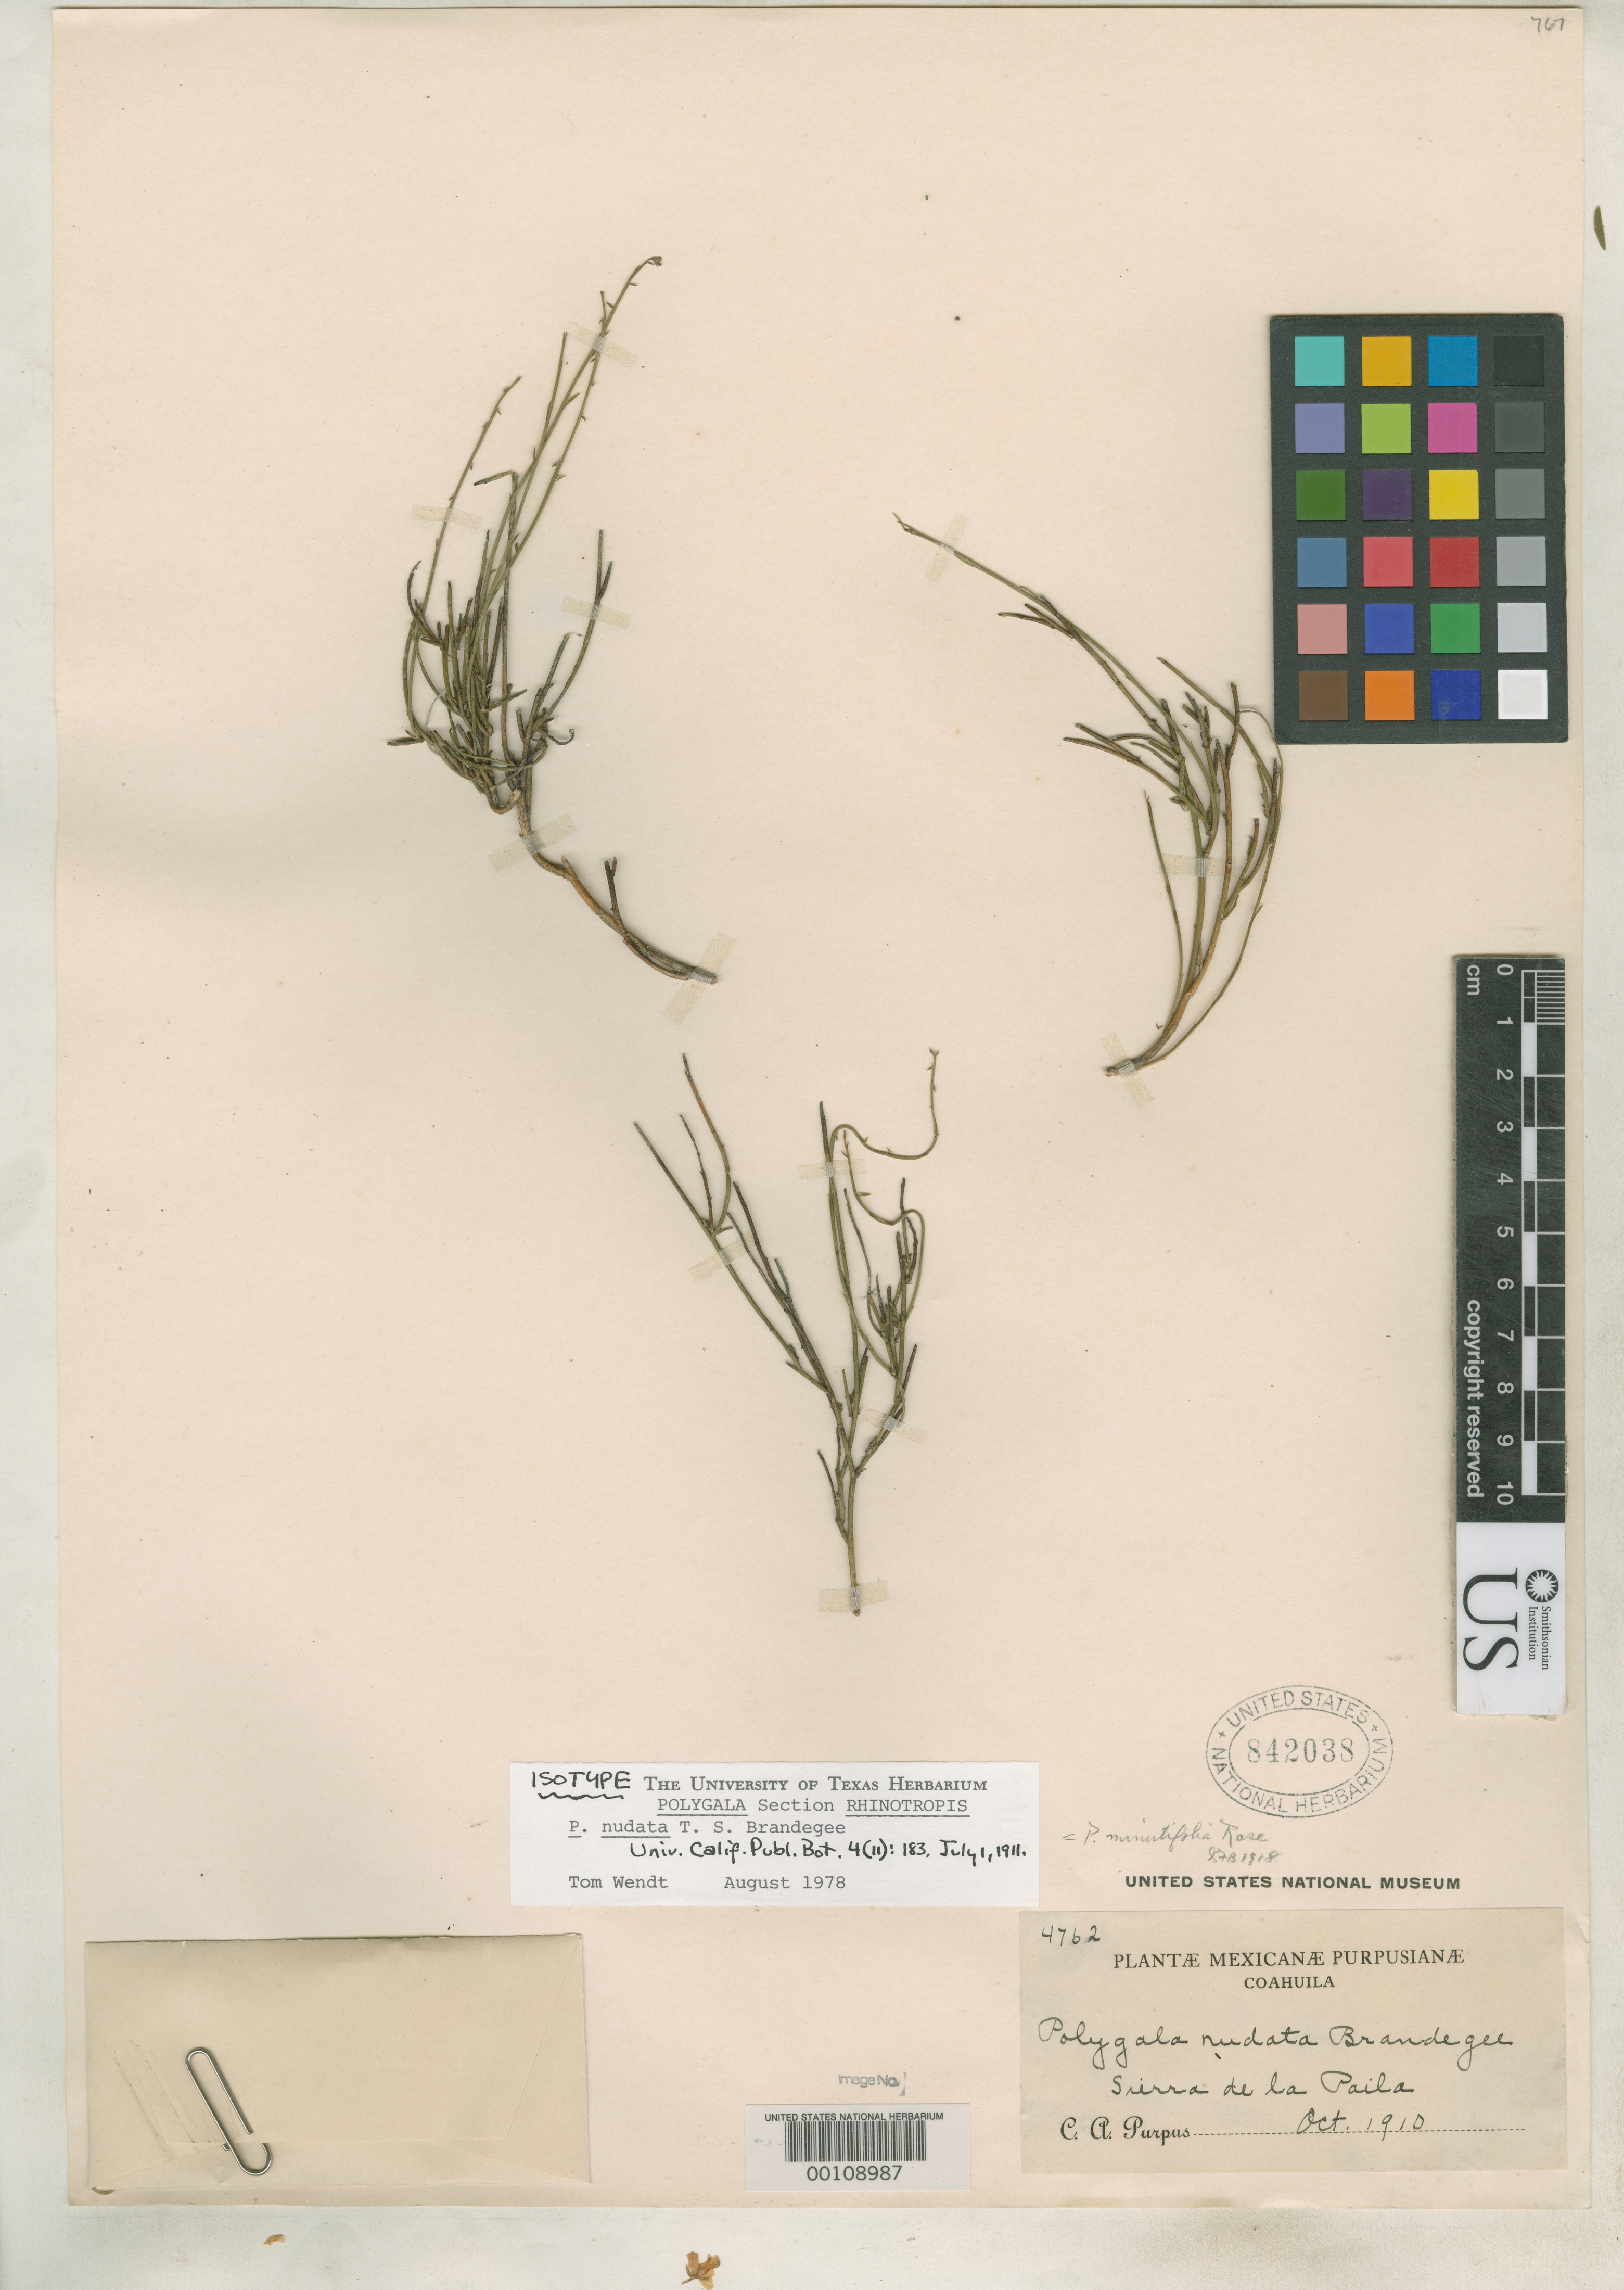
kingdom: Plantae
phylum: Tracheophyta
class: Magnoliopsida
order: Fabales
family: Polygalaceae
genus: Polygala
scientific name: Polygala nudata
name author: Brandegee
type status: Isotype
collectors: C. A. Purpus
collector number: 4762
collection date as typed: Oct 1910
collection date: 1910-10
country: Mexico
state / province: Coahuila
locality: Sierra de La Paila.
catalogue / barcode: US 842038